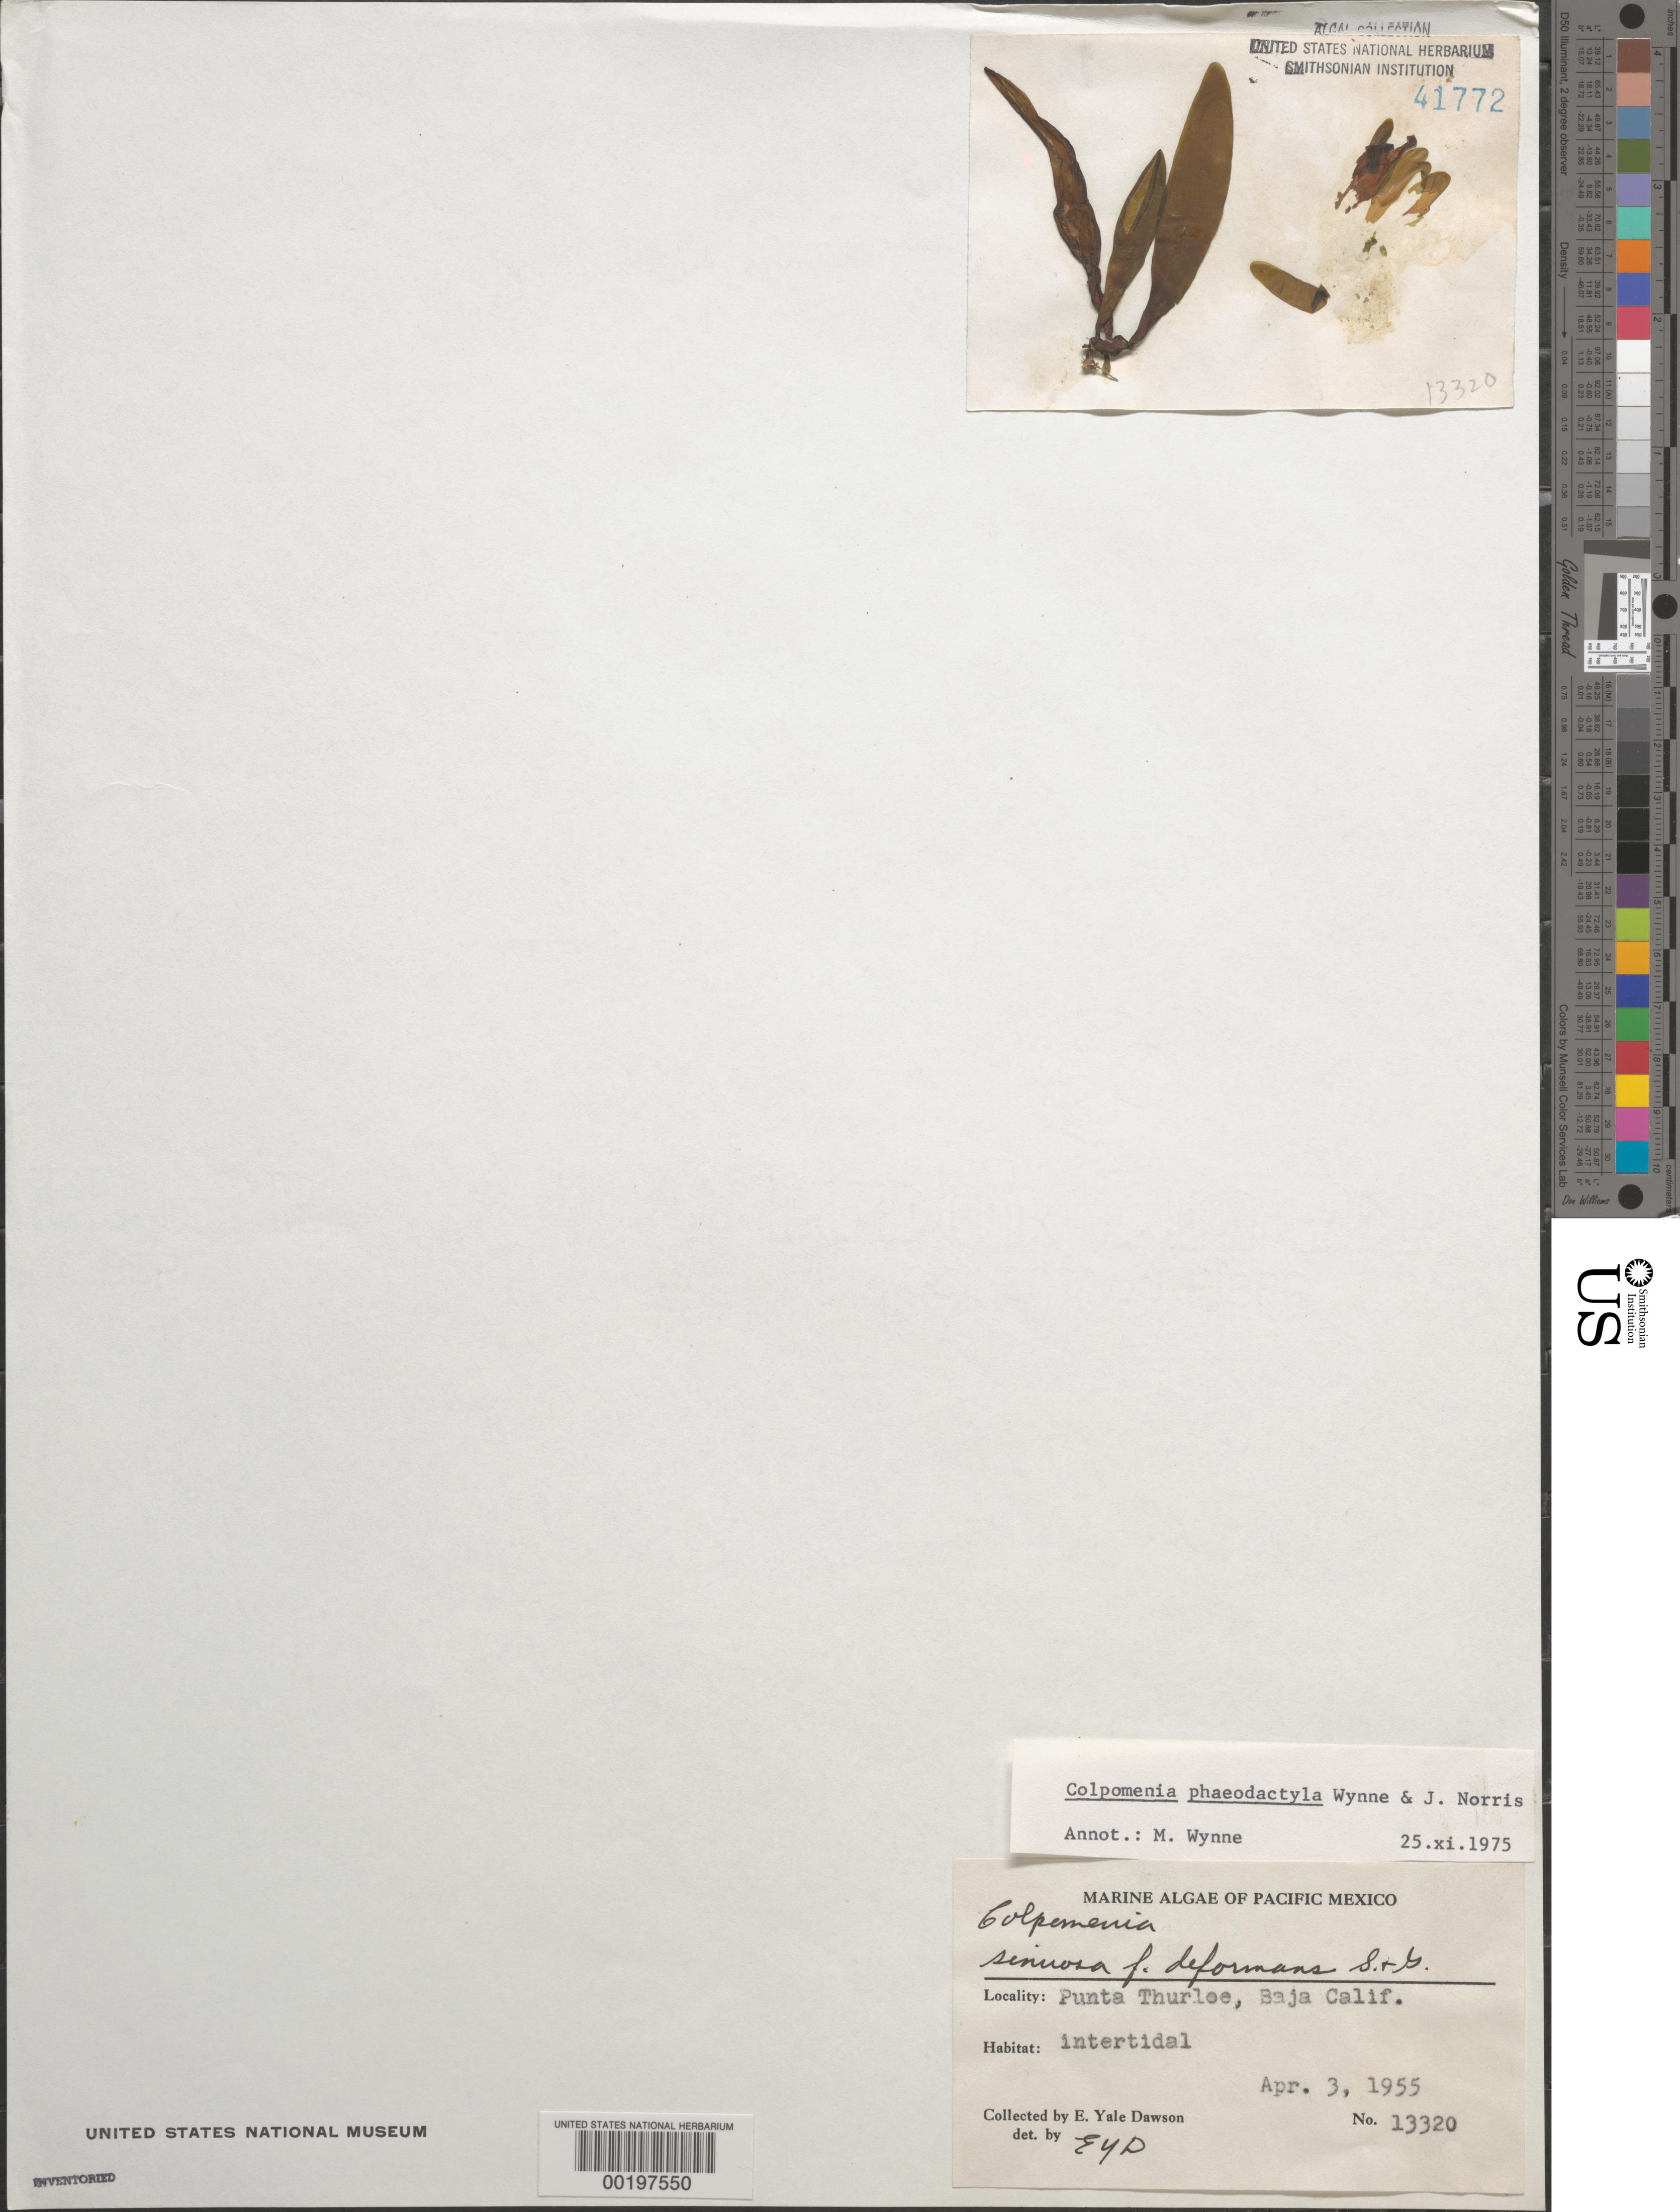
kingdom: Chromista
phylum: Ochrophyta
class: Phaeophyceae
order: Scytosiphonales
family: Scytosiphonaceae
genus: Dactylosiphon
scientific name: Dactylosiphon durvillei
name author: (Bory) Santiañez et al.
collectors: E. Y. Dawson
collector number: EYD 13320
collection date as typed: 03 Apr 1955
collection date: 1955-04-03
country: Mexico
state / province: Baja California Sur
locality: Punta Thurloe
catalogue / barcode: US 41772